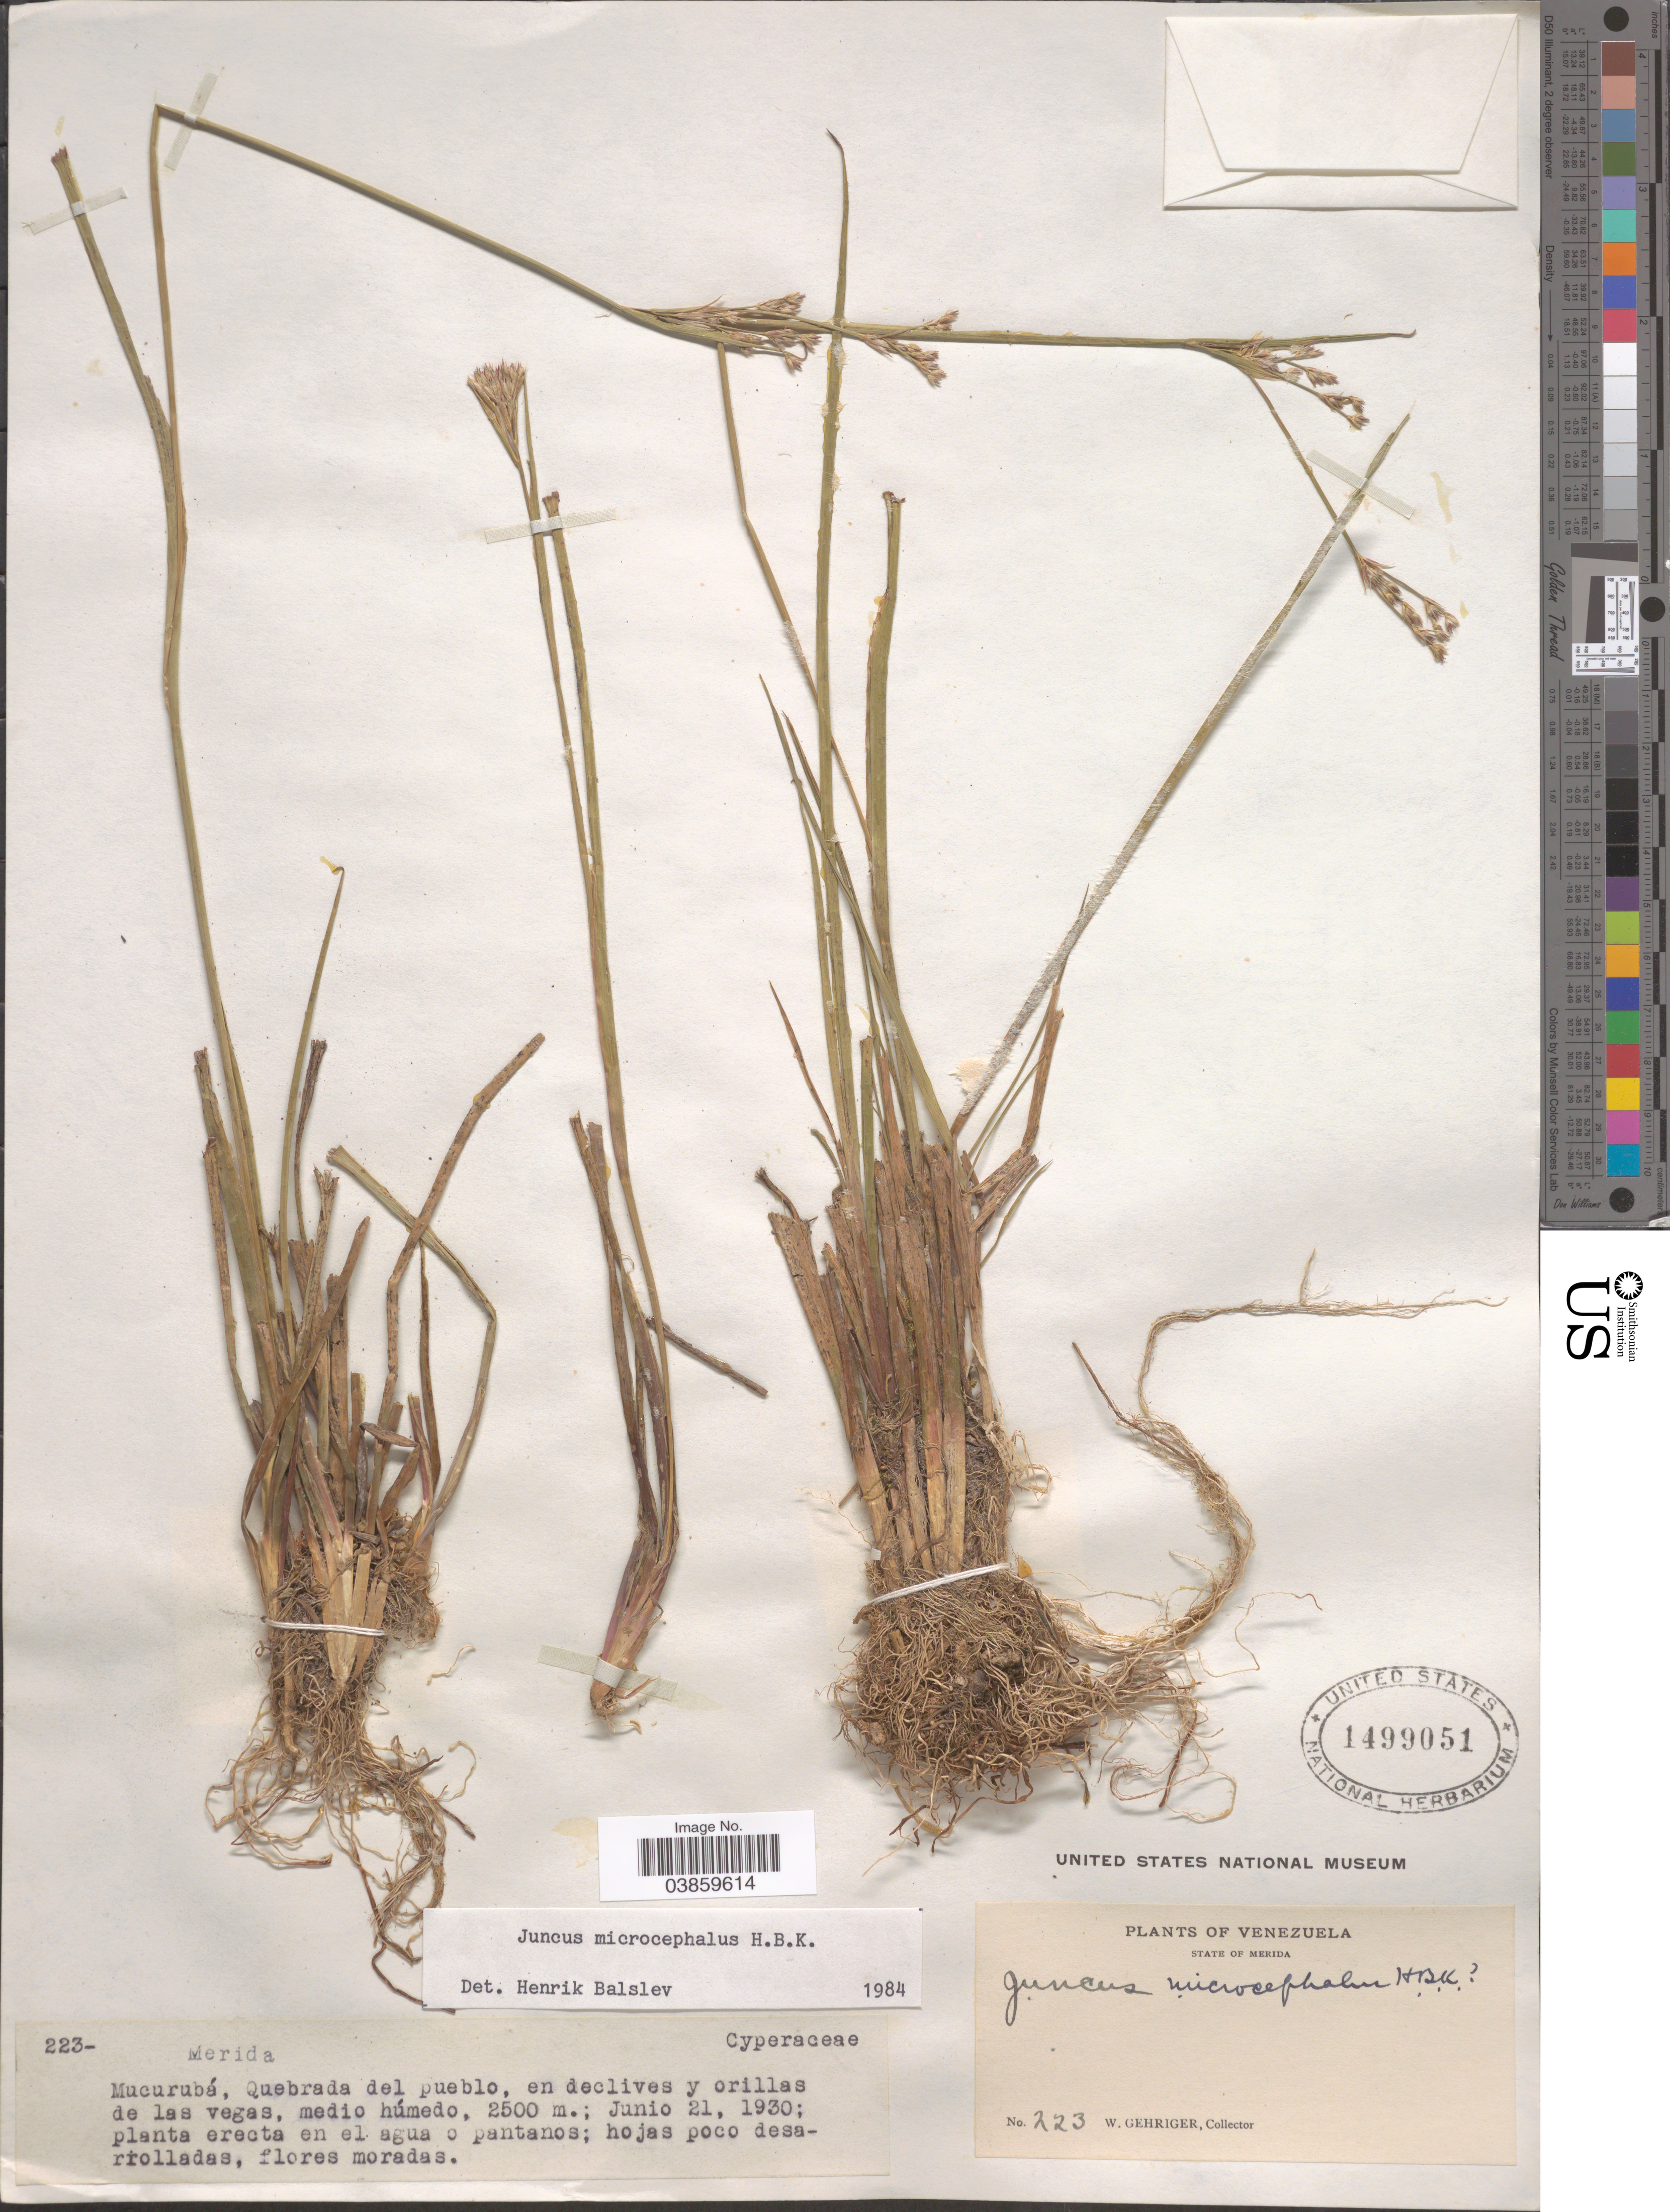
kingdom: Plantae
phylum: Tracheophyta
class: Liliopsida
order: Poales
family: Juncaceae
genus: Juncus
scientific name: Juncus microcephalus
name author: Kunth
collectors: W. Gehriger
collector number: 223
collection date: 1930-06-21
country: Venezuela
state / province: Merida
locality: Mucurubá, Quebrada del pueblo.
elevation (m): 2500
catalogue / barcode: US 1499051